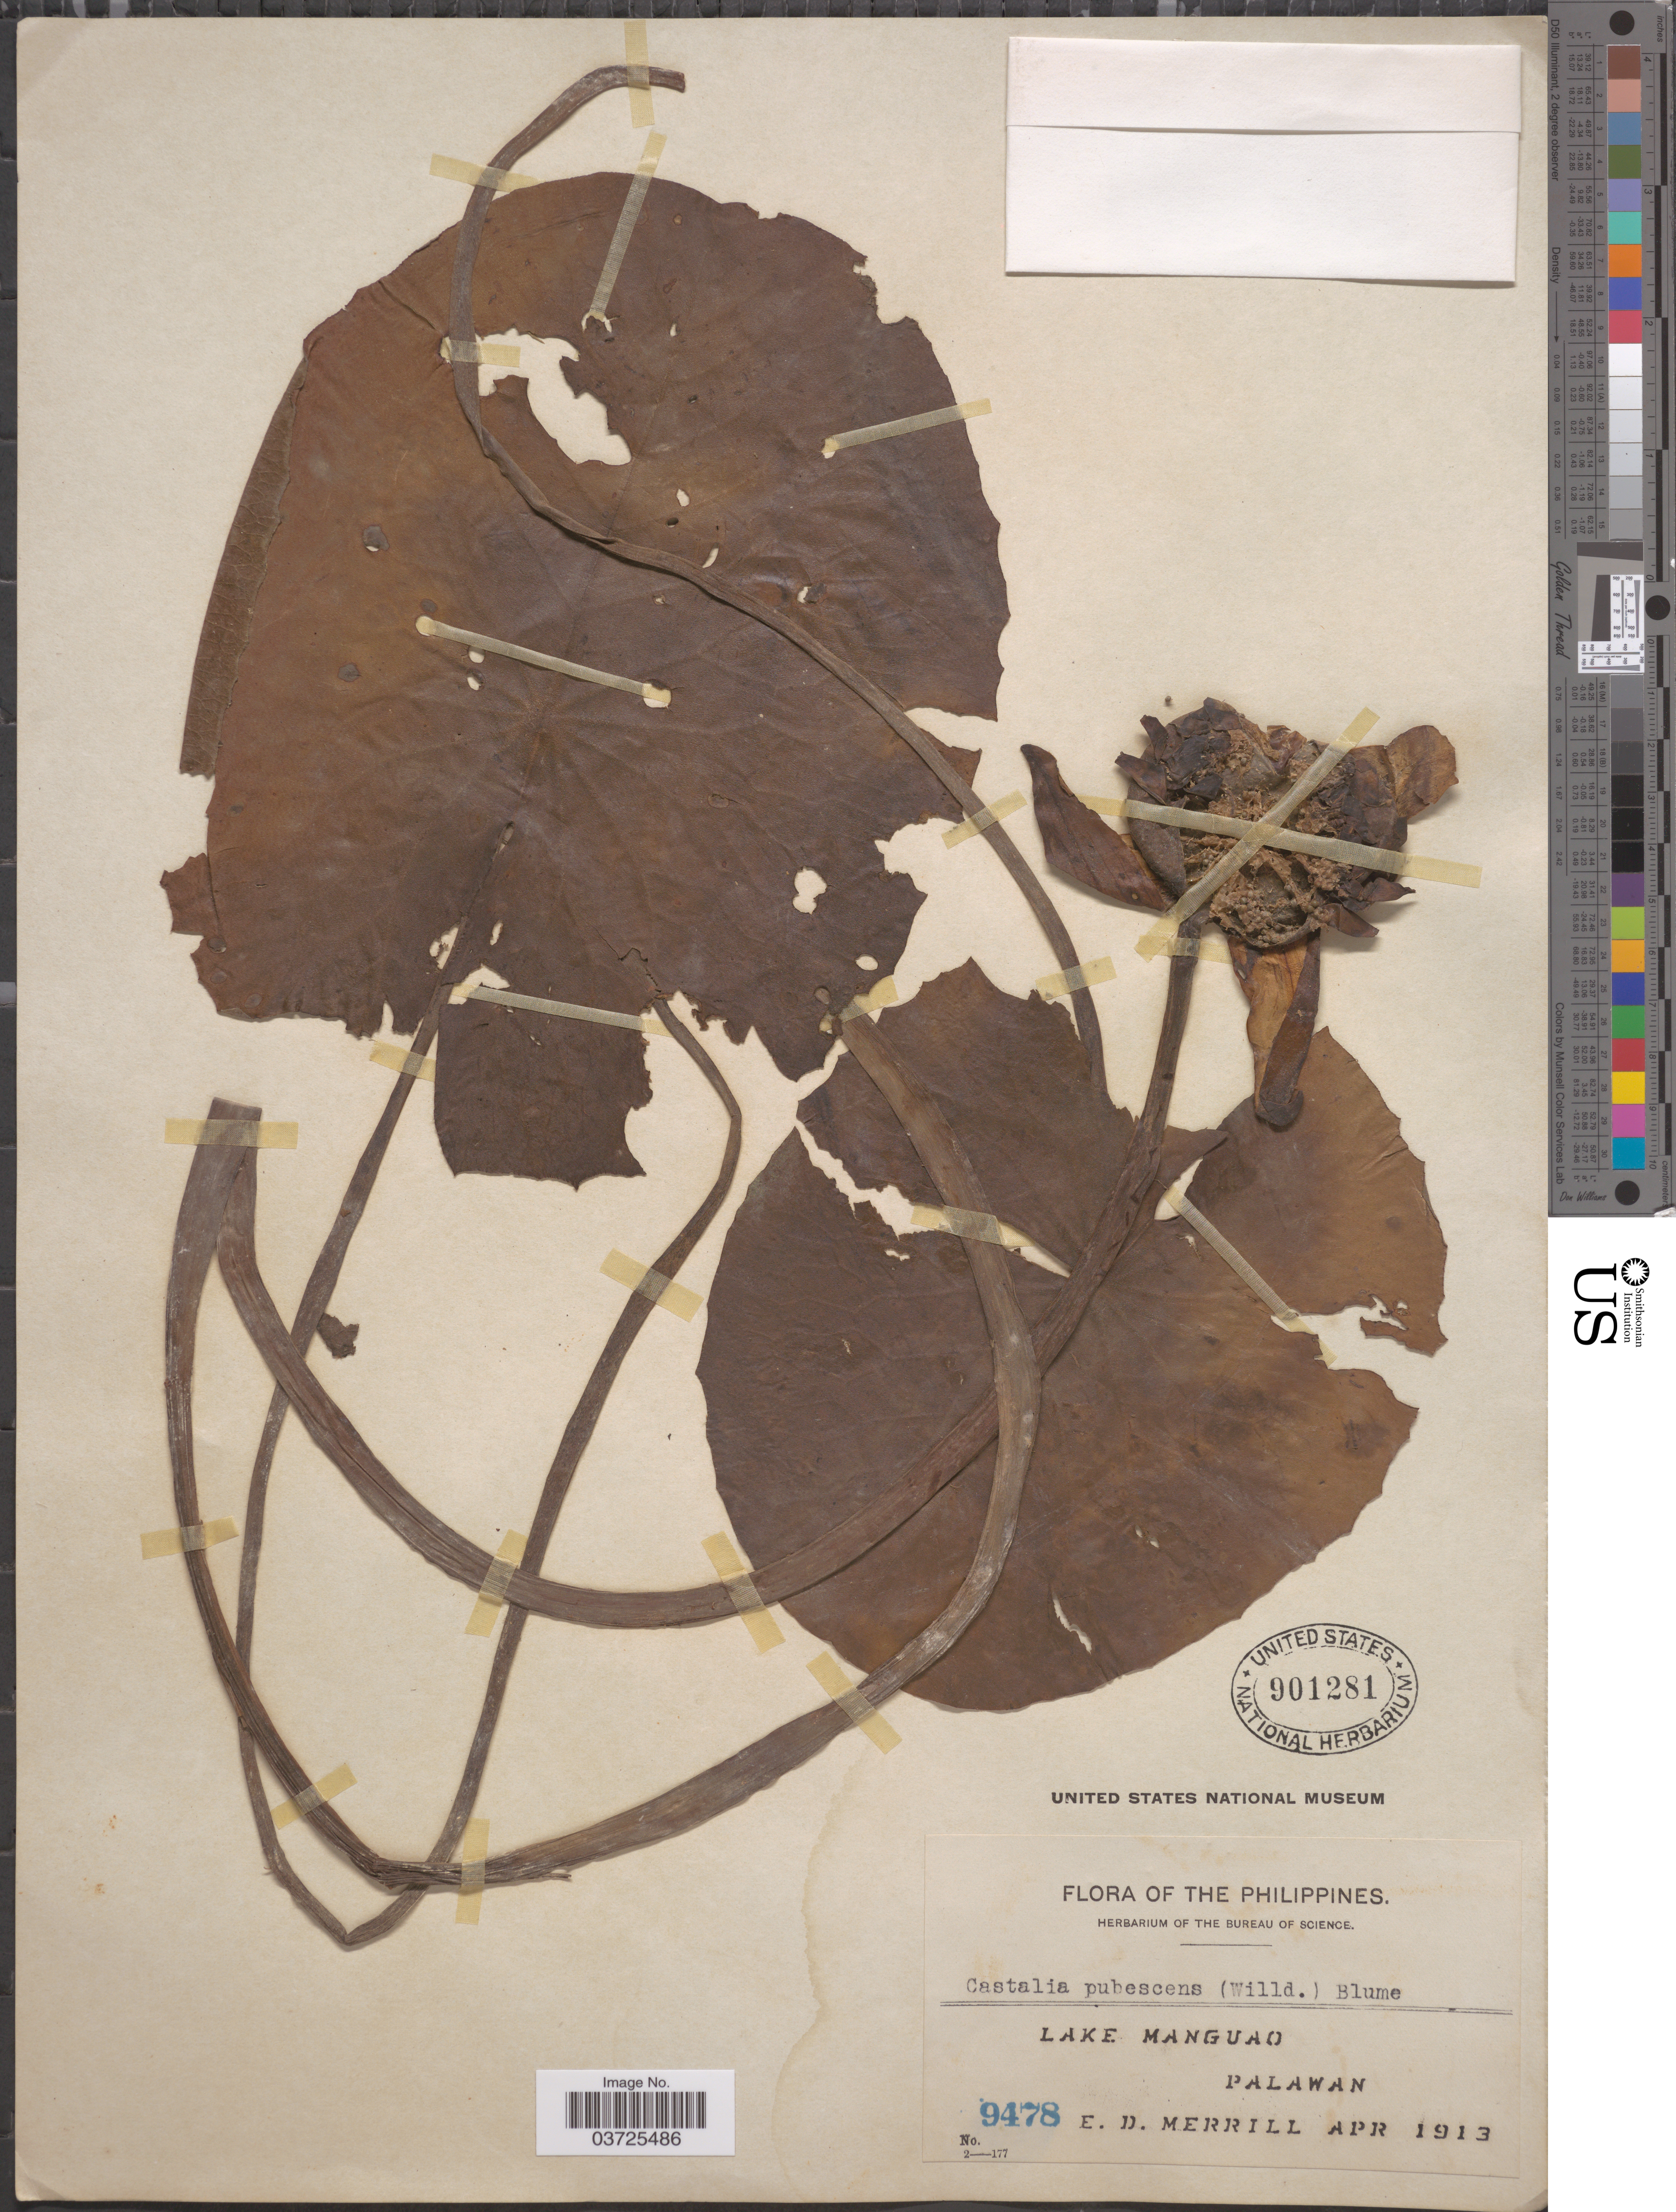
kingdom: Plantae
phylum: Tracheophyta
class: Magnoliopsida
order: Nymphaeales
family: Nymphaeaceae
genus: Nymphaea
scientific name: Nymphaea pubescens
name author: Willd.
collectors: E. D. Merrill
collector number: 9478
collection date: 1913-04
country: Philippines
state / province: Mimaropa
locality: Lake Manguao, Palawan.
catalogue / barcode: US 901281